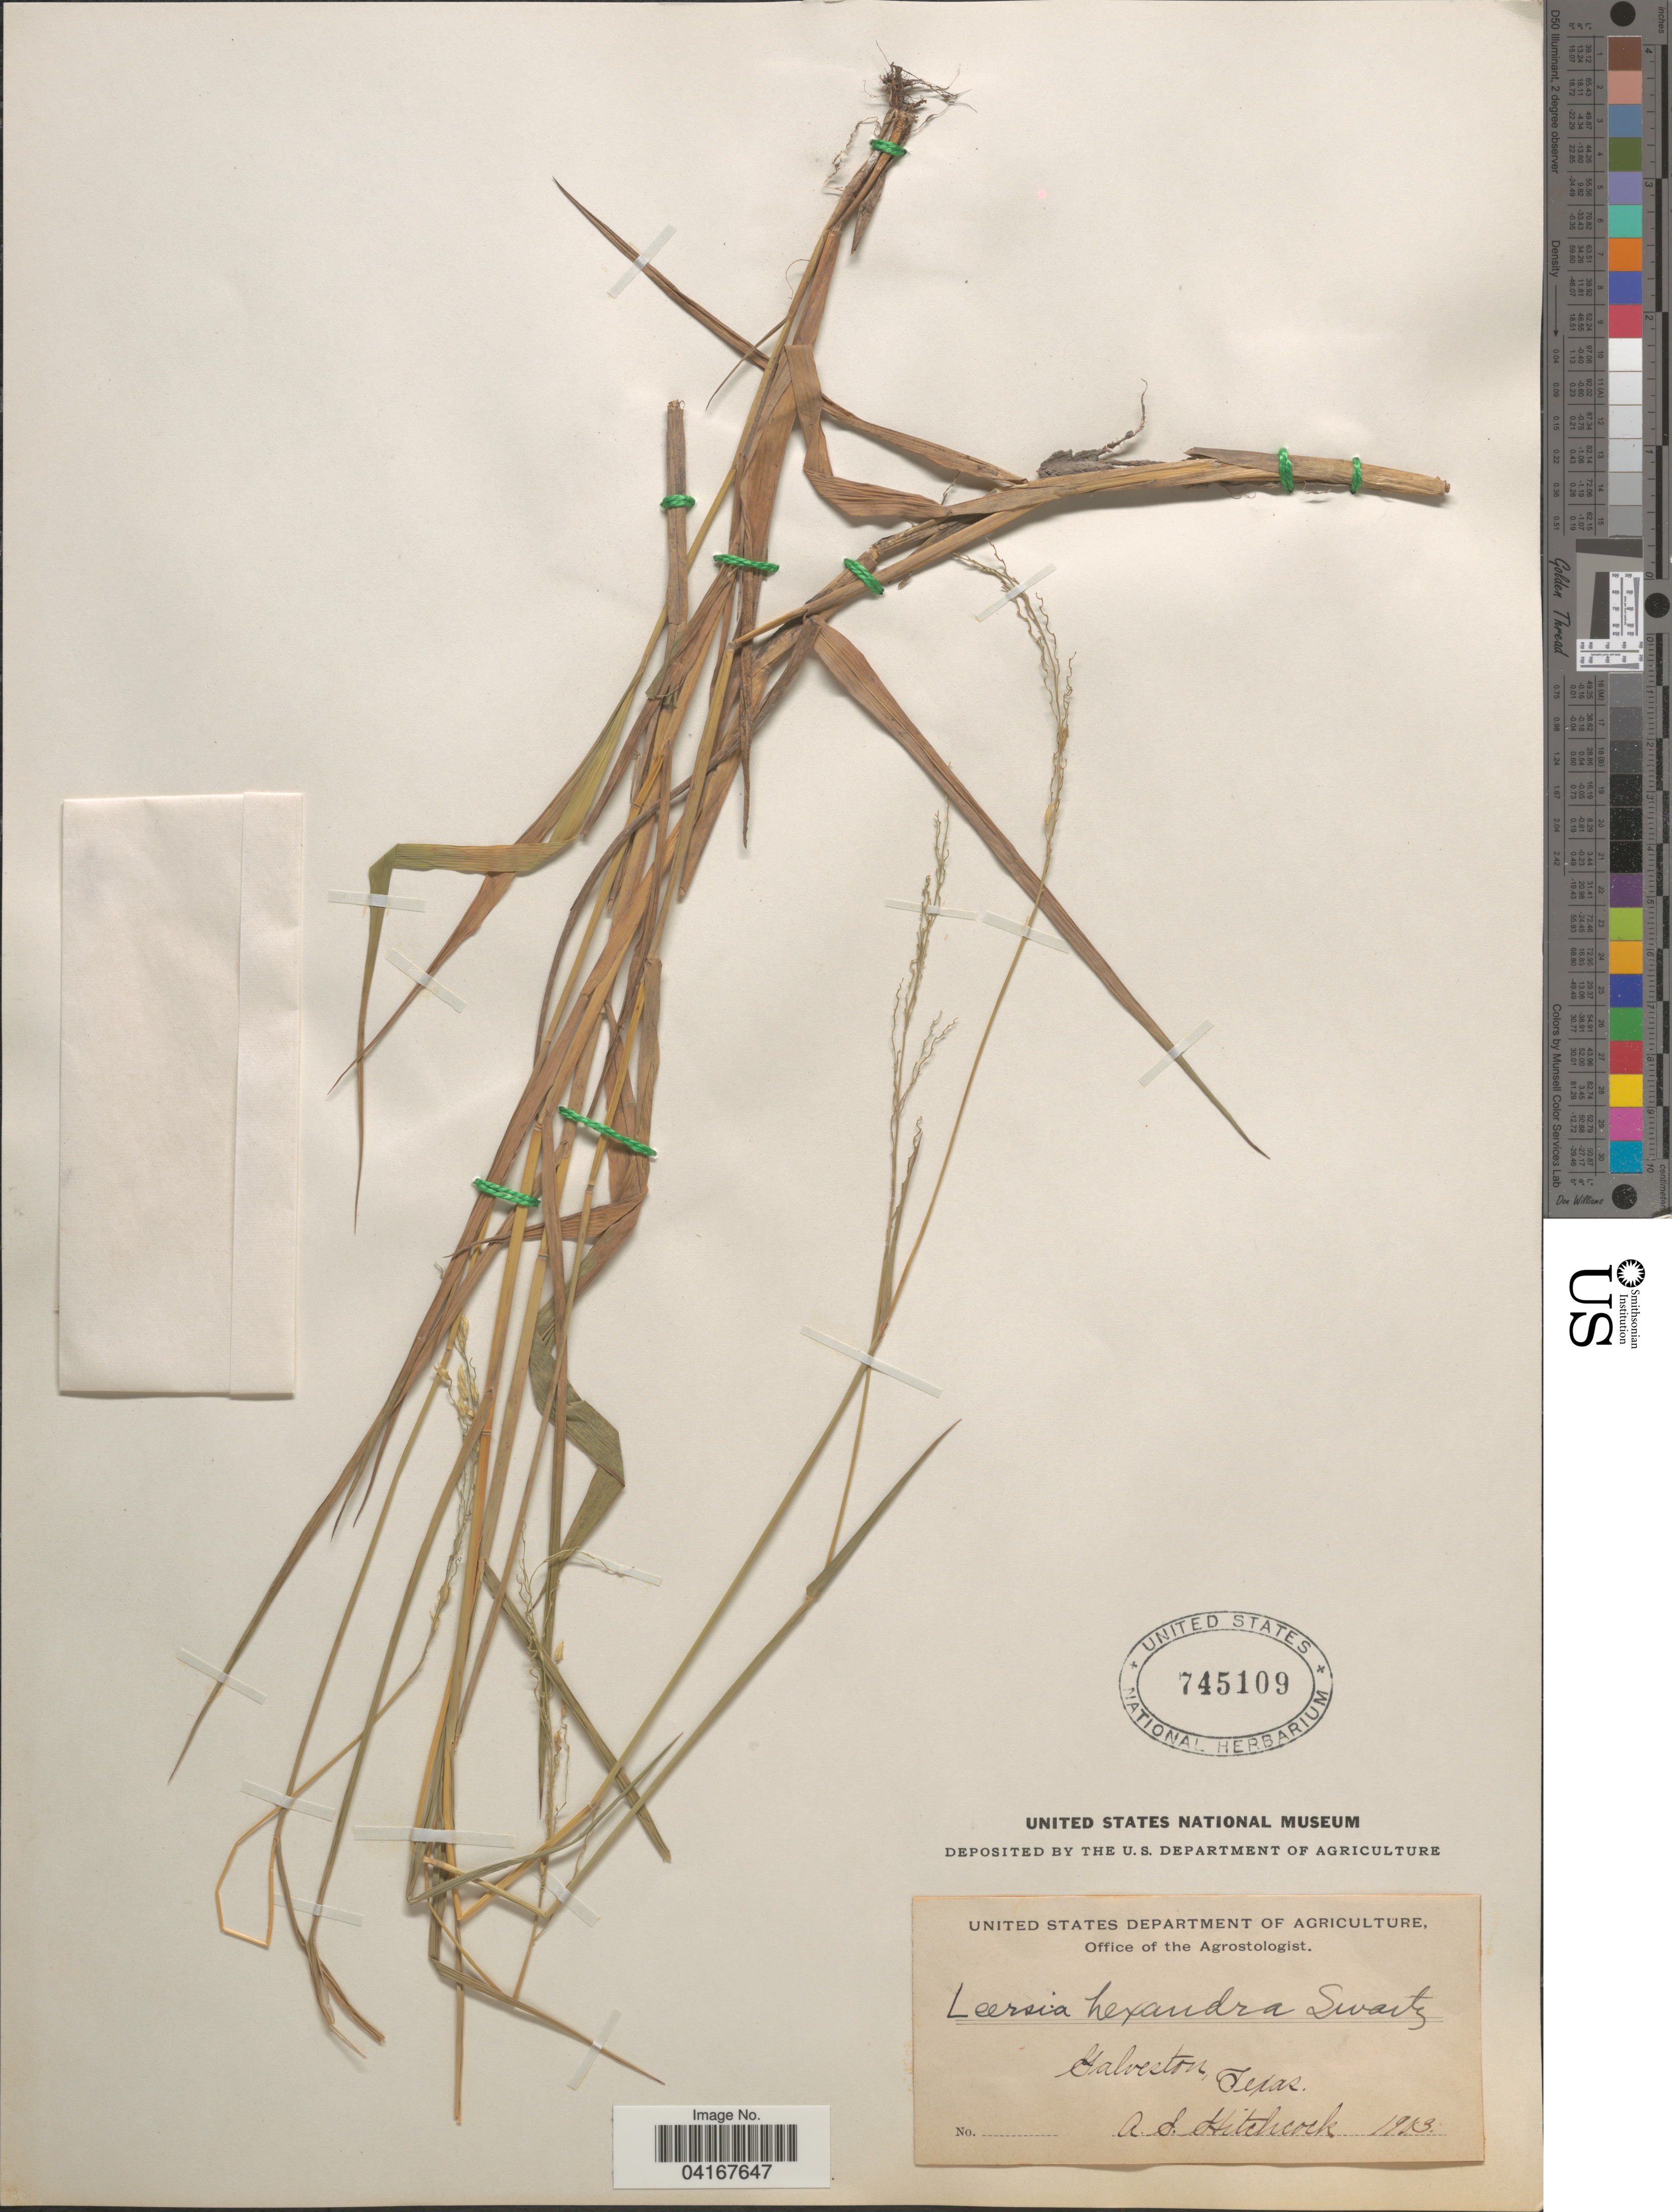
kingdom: Plantae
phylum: Tracheophyta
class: Liliopsida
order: Poales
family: Poaceae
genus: Leersia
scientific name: Leersia hexandra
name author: Sw.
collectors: A. S. Hitchcock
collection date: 1903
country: United States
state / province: Texas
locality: Galveston.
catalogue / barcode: US 745109